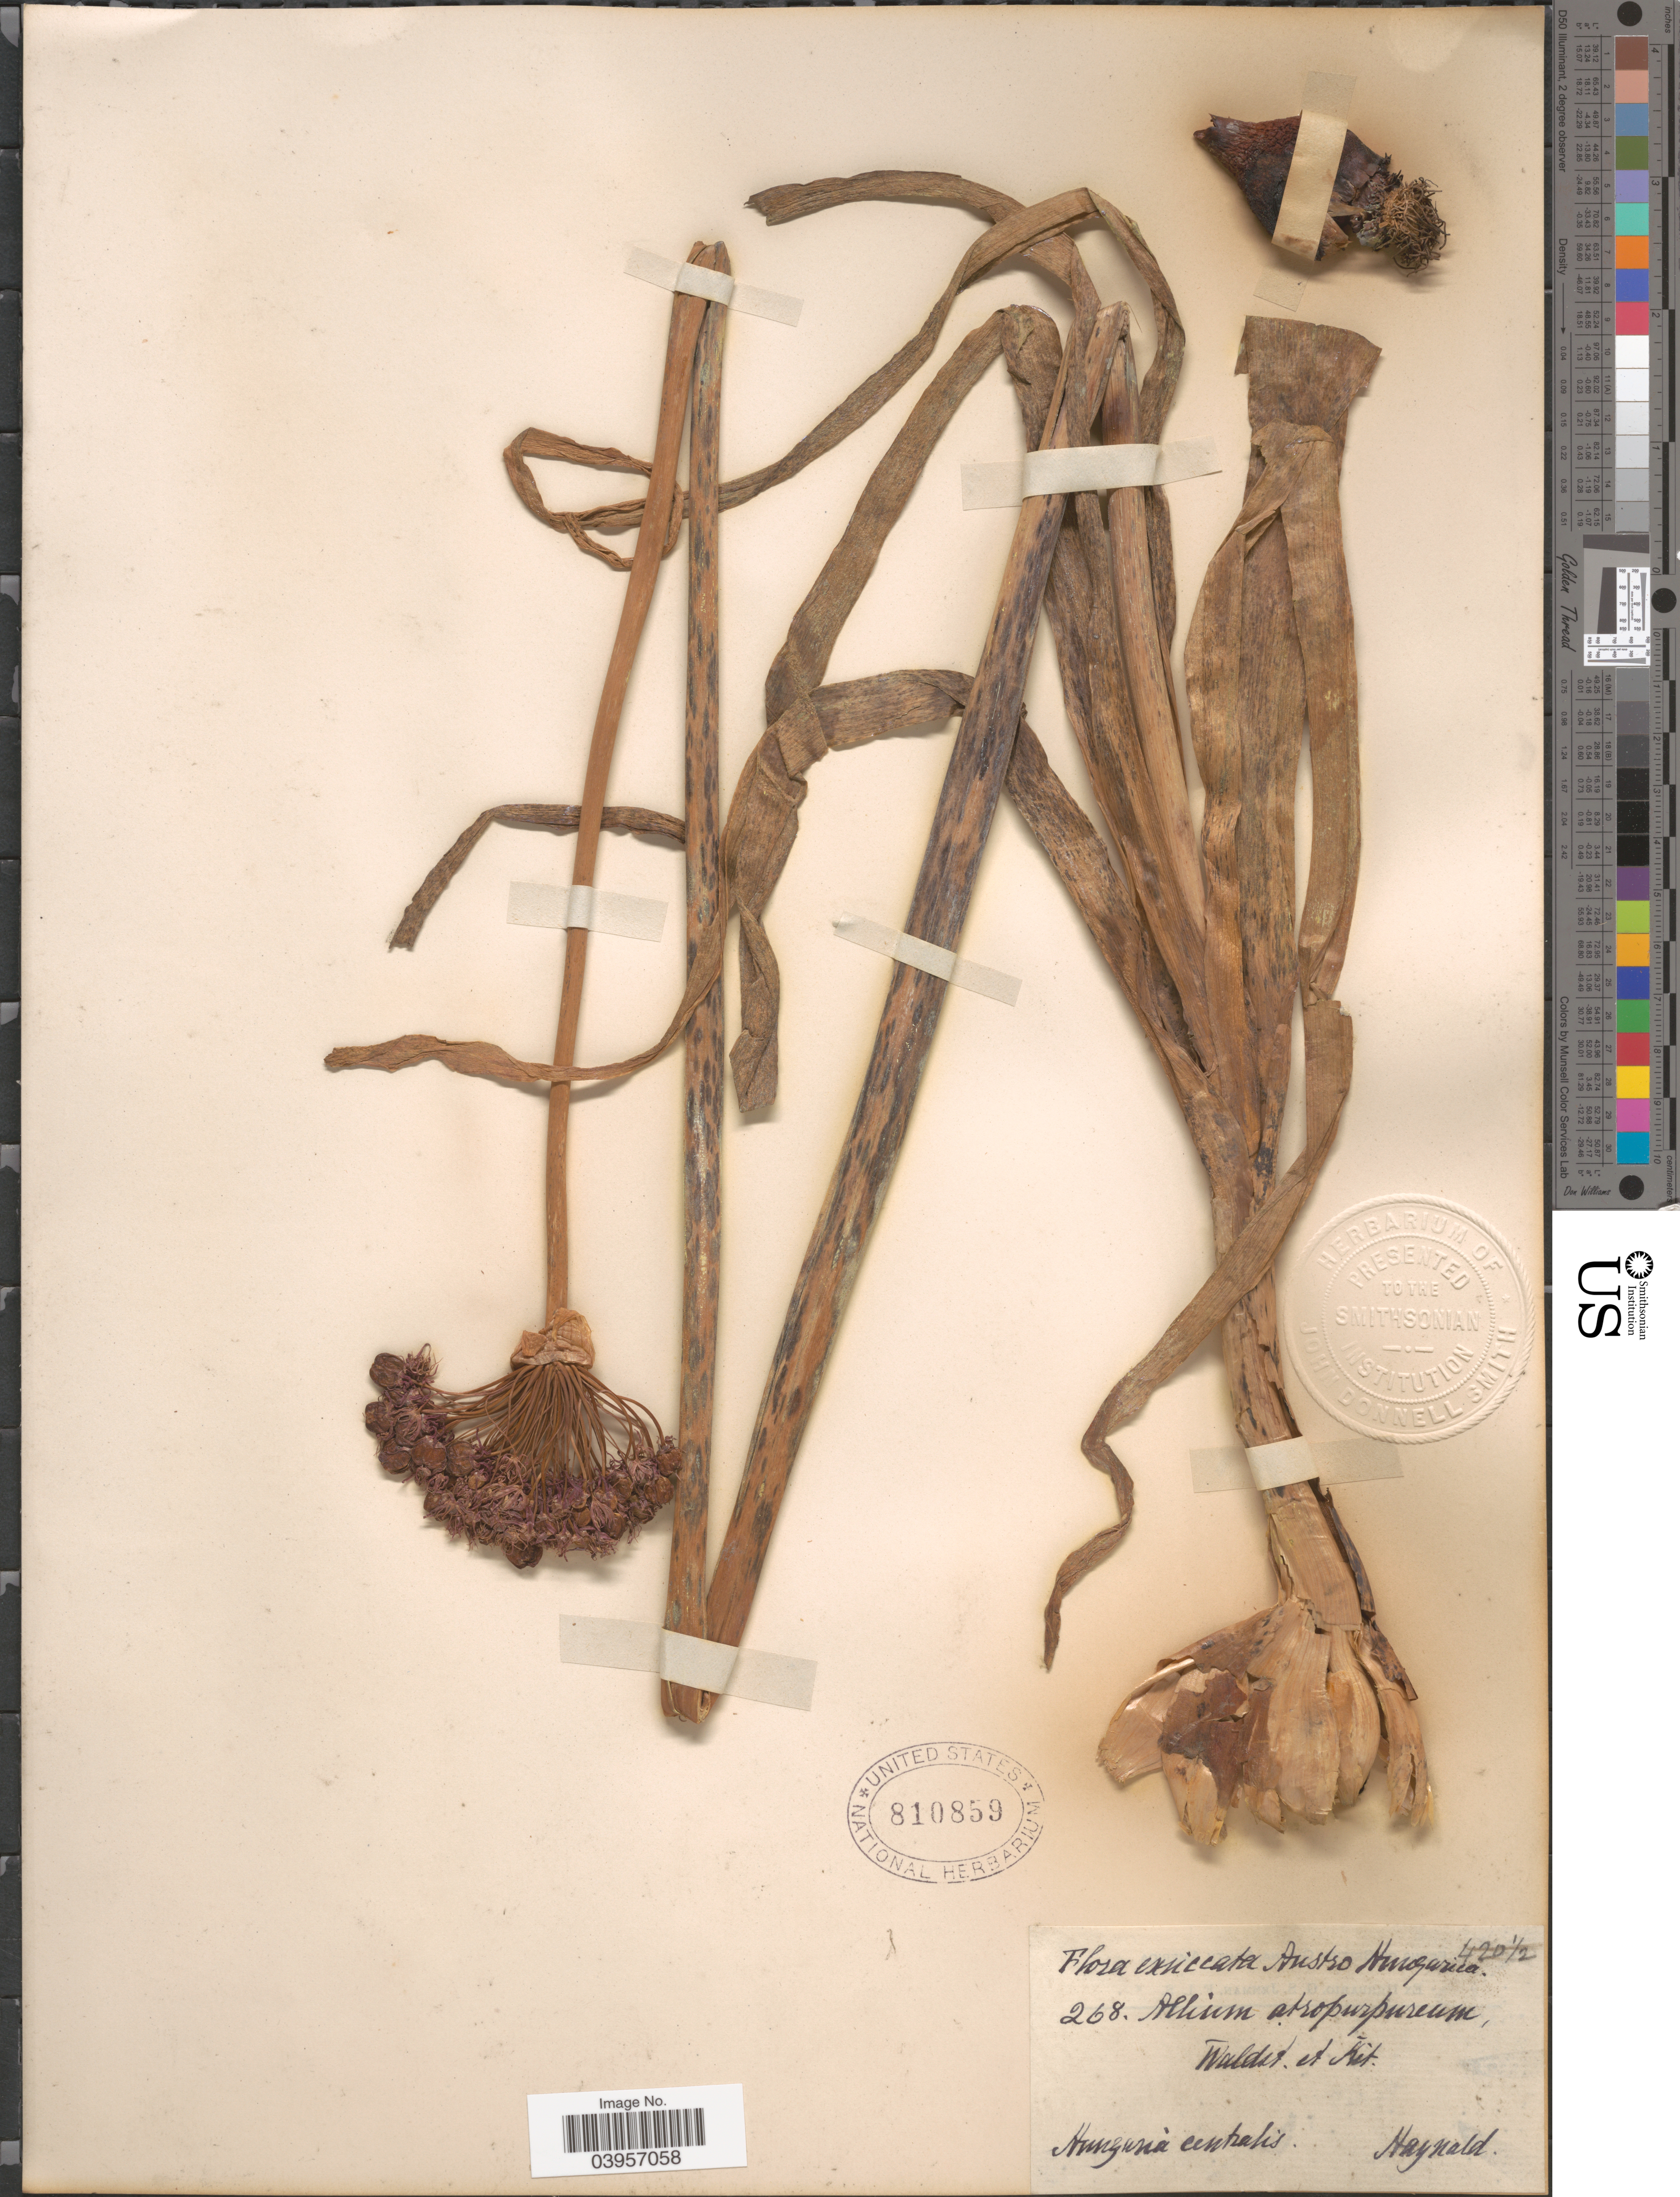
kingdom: Plantae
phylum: Tracheophyta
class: Liliopsida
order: Asparagales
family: Amaryllidaceae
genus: Allium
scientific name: Allium atropurpureum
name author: Waldst. & Kit.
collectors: -. Haynald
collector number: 268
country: Hungary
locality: Austro-Hungarica. Hungaria centralis.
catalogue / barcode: US 810859